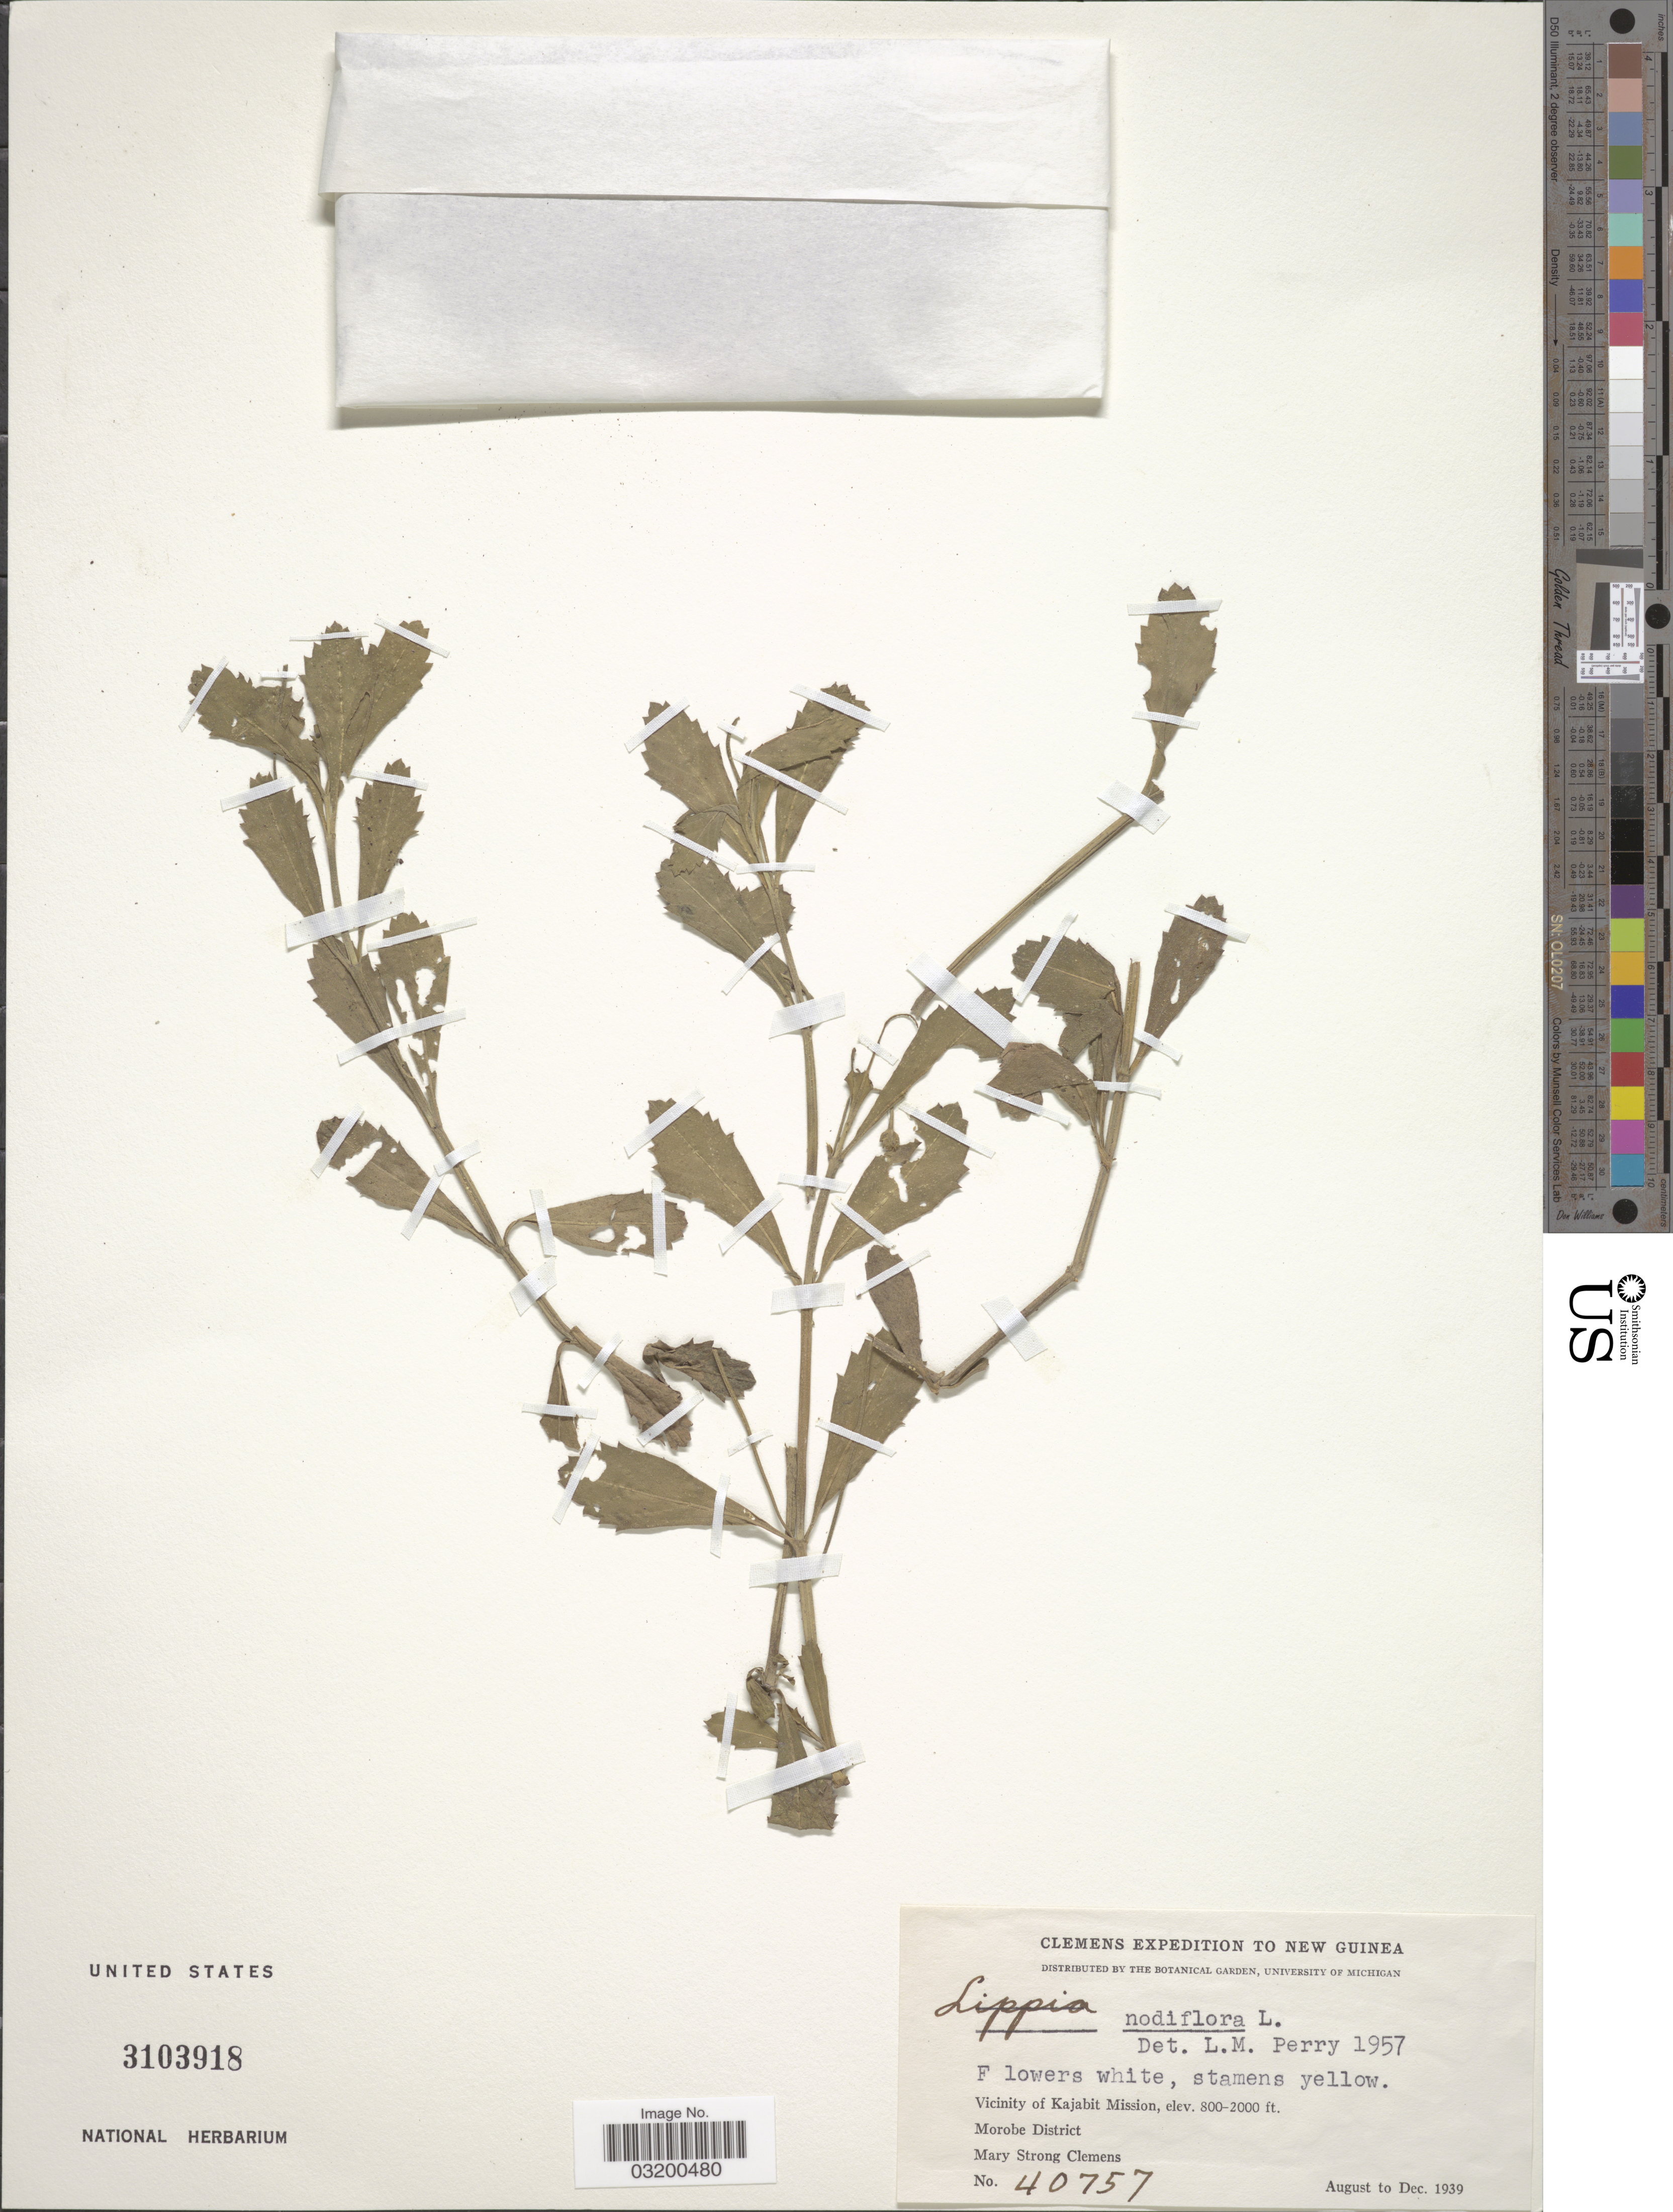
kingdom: Plantae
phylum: Tracheophyta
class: Magnoliopsida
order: Lamiales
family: Verbenaceae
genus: Phyla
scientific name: Phyla nodiflora var. nodiflora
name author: (L.) Greene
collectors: M. S. Clemens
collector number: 40757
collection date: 1939-08/1939-12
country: Papua New Guinea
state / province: Morobe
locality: New Guinea. Vicinity of Kajabit Mission. Morobe District.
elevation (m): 244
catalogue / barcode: US 3103918